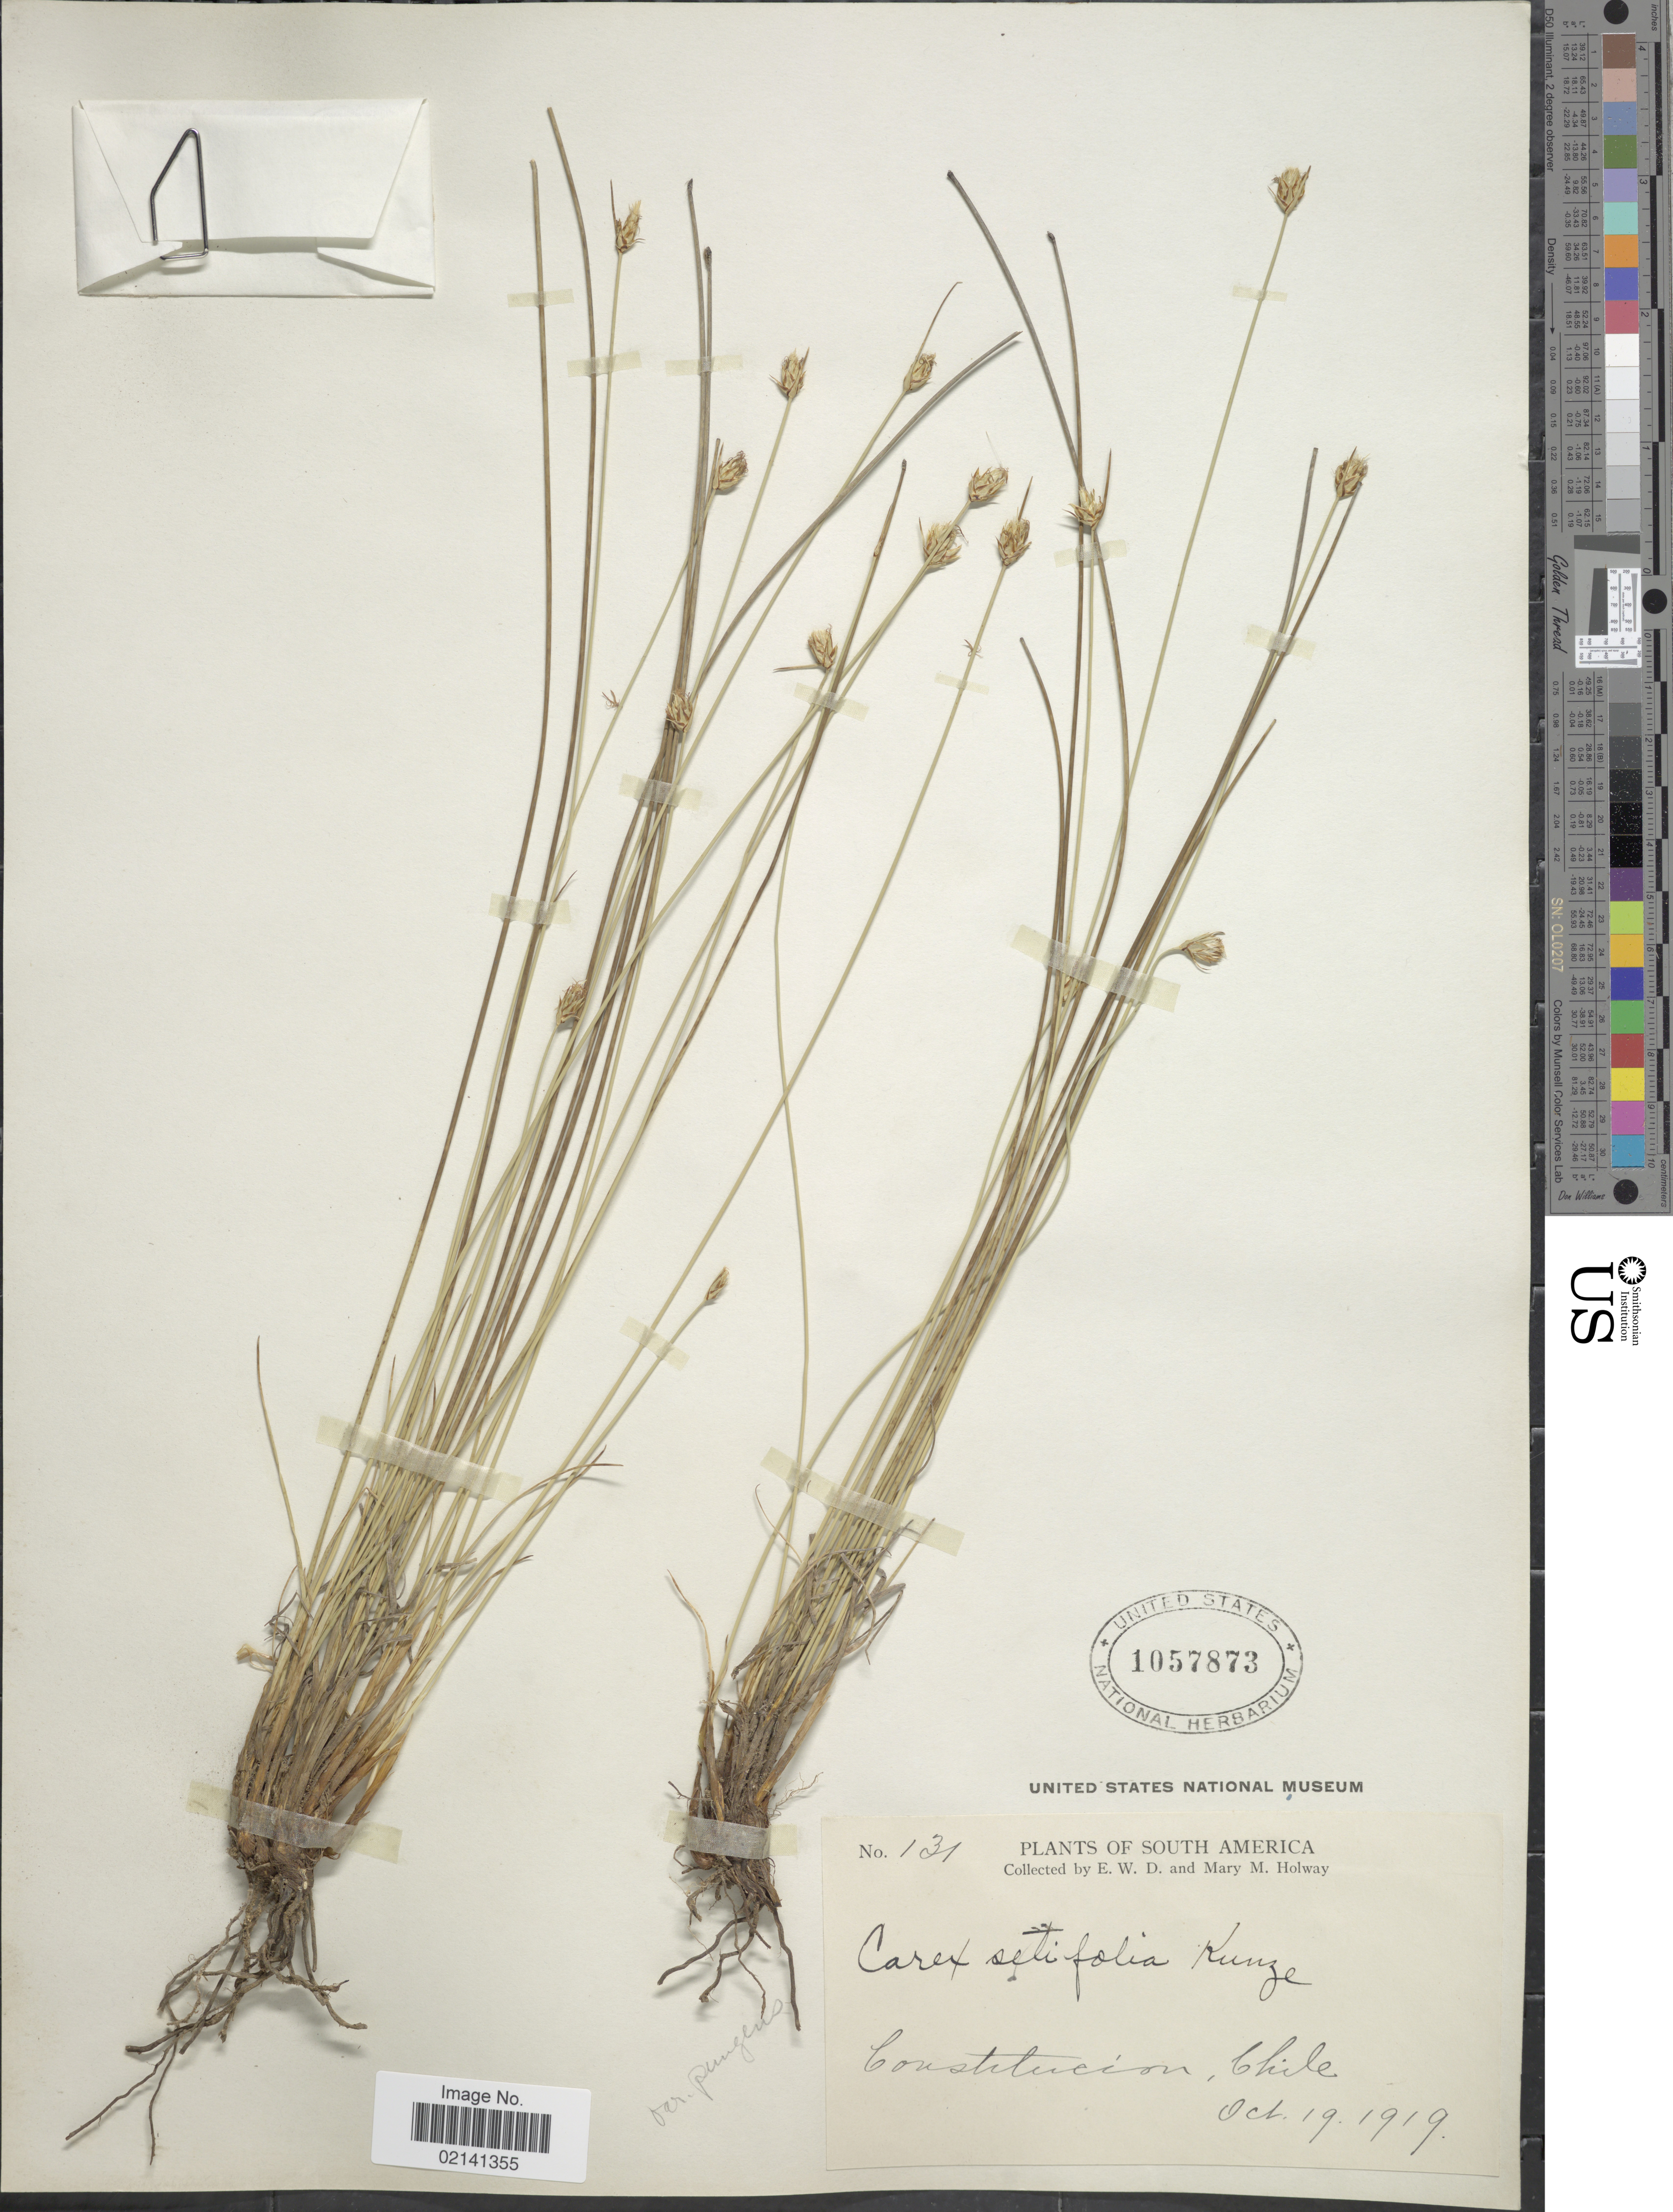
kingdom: Plantae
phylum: Tracheophyta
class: Liliopsida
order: Poales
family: Cyperaceae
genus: Carex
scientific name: Carex berteroana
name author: Steud.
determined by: Jimnéz-Mejias, Pedro, (UPOS), Universidad Pablo de Olavide (SPAIN)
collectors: E. W. D. Holway & M. M. Holway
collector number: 131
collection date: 1919-10-19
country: Chile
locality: Constitucion.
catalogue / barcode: US 1057873